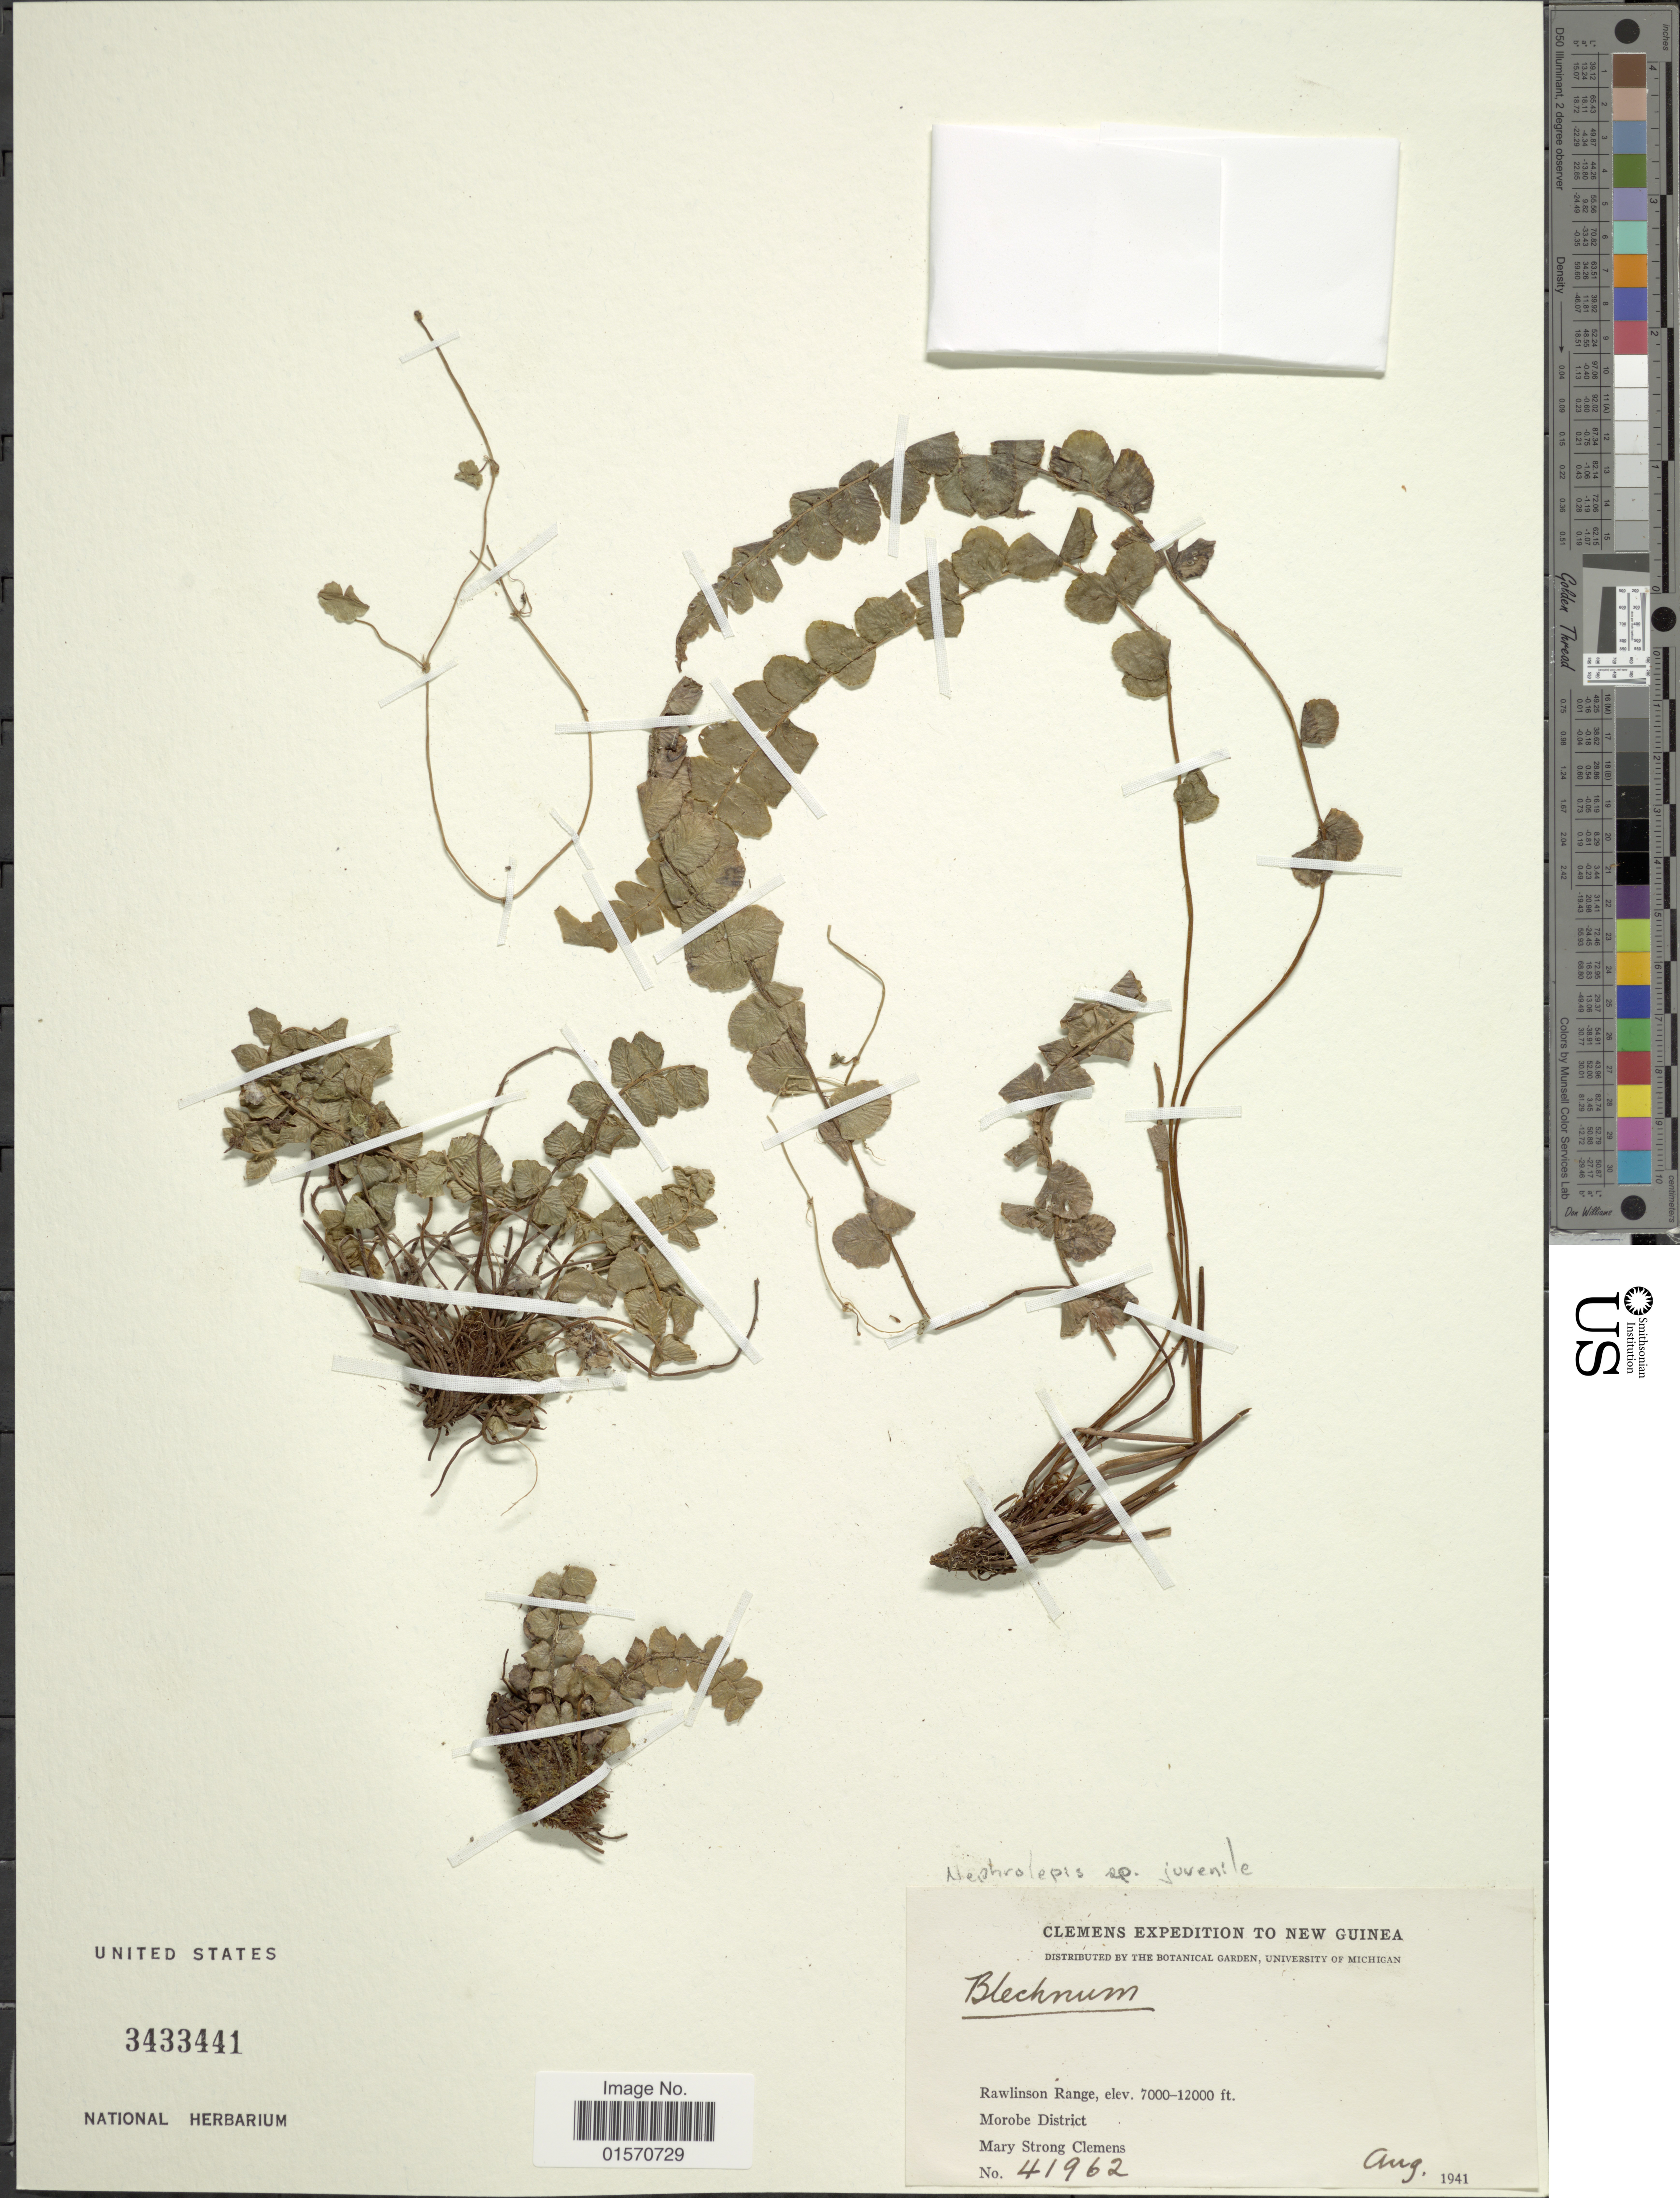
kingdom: Plantae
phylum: Tracheophyta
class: Polypodiopsida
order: Polypodiales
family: Nephrolepidaceae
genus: Nephrolepis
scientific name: Nephrolepis sp.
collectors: M. S. Clemens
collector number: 41962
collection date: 1941-08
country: Papua New Guinea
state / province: Morobe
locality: New Guinea. Rawlinson Range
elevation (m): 2134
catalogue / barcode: US 3433441